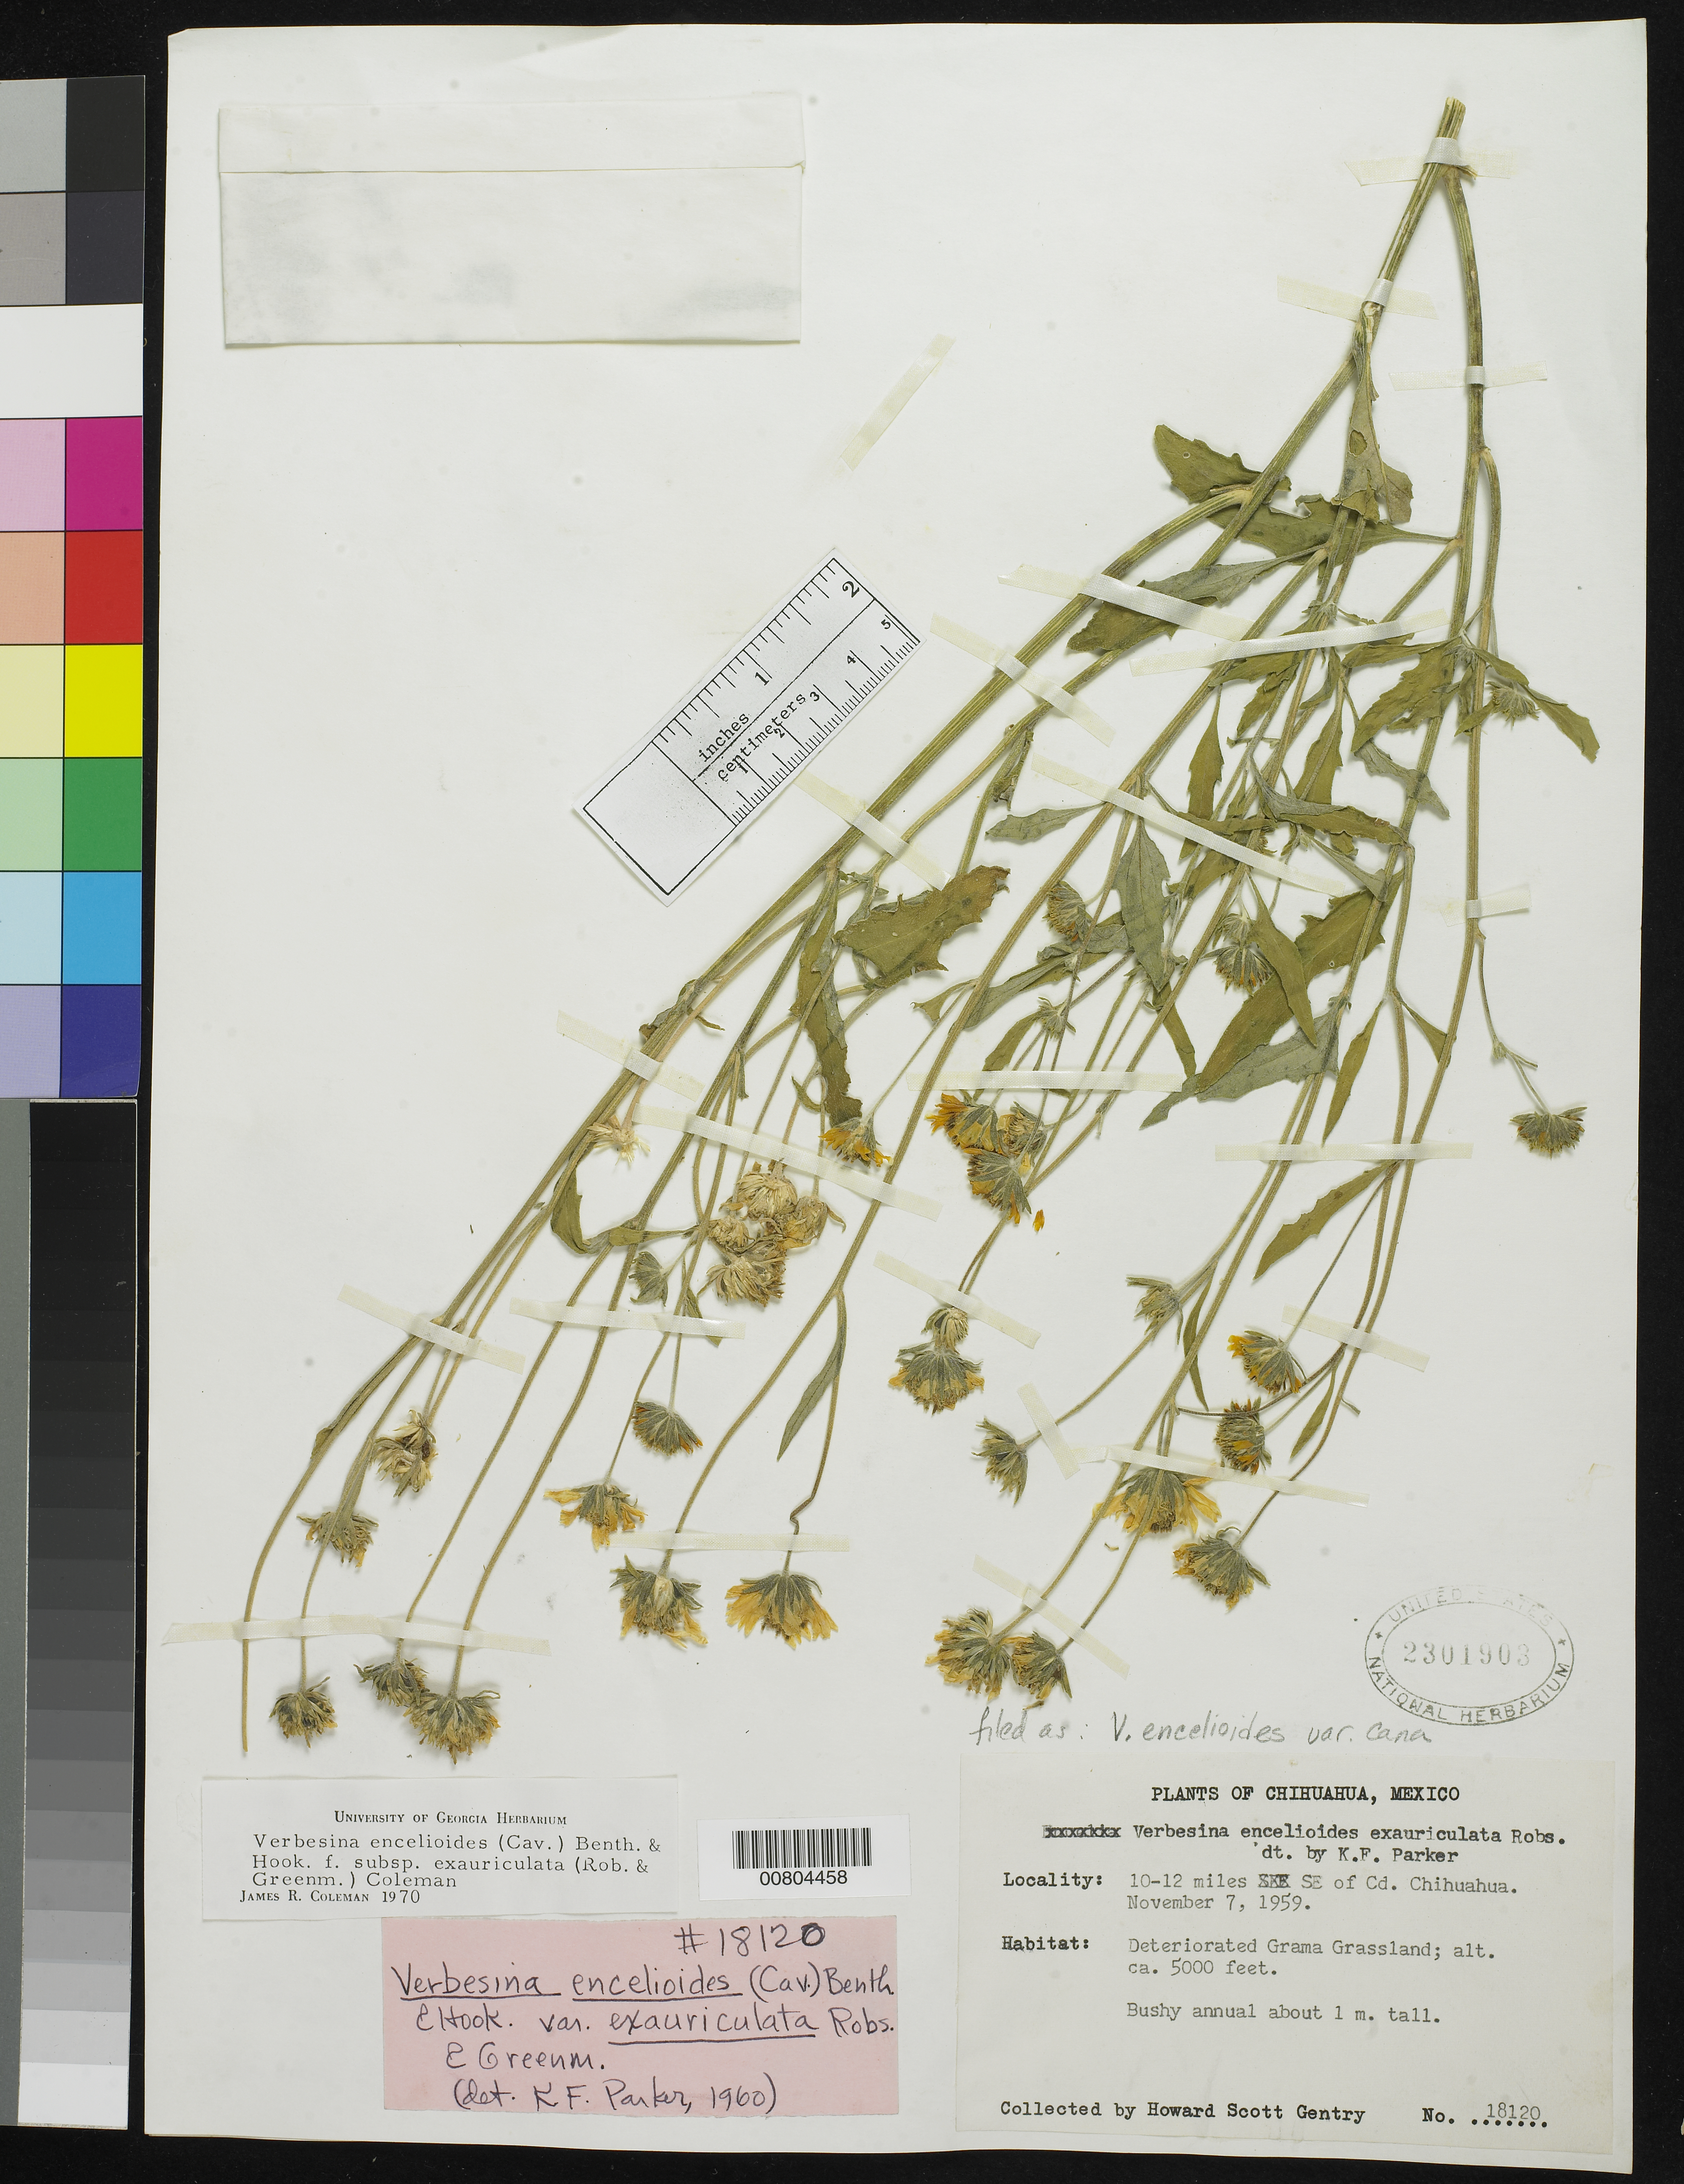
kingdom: Plantae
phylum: Tracheophyta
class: Magnoliopsida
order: Asterales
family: Asteraceae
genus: Verbesina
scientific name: Verbesina encelioides var. cana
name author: (B.L. Rob.) Greenm.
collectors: H. S. Gentry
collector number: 18120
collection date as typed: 07 Nov 1959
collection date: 1959-11-07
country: Mexico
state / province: Chihuahua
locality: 10-12 miles SE of Cd. Chihuahua.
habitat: Deteriorated Grama Grassland.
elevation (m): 1524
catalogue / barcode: US 2301903